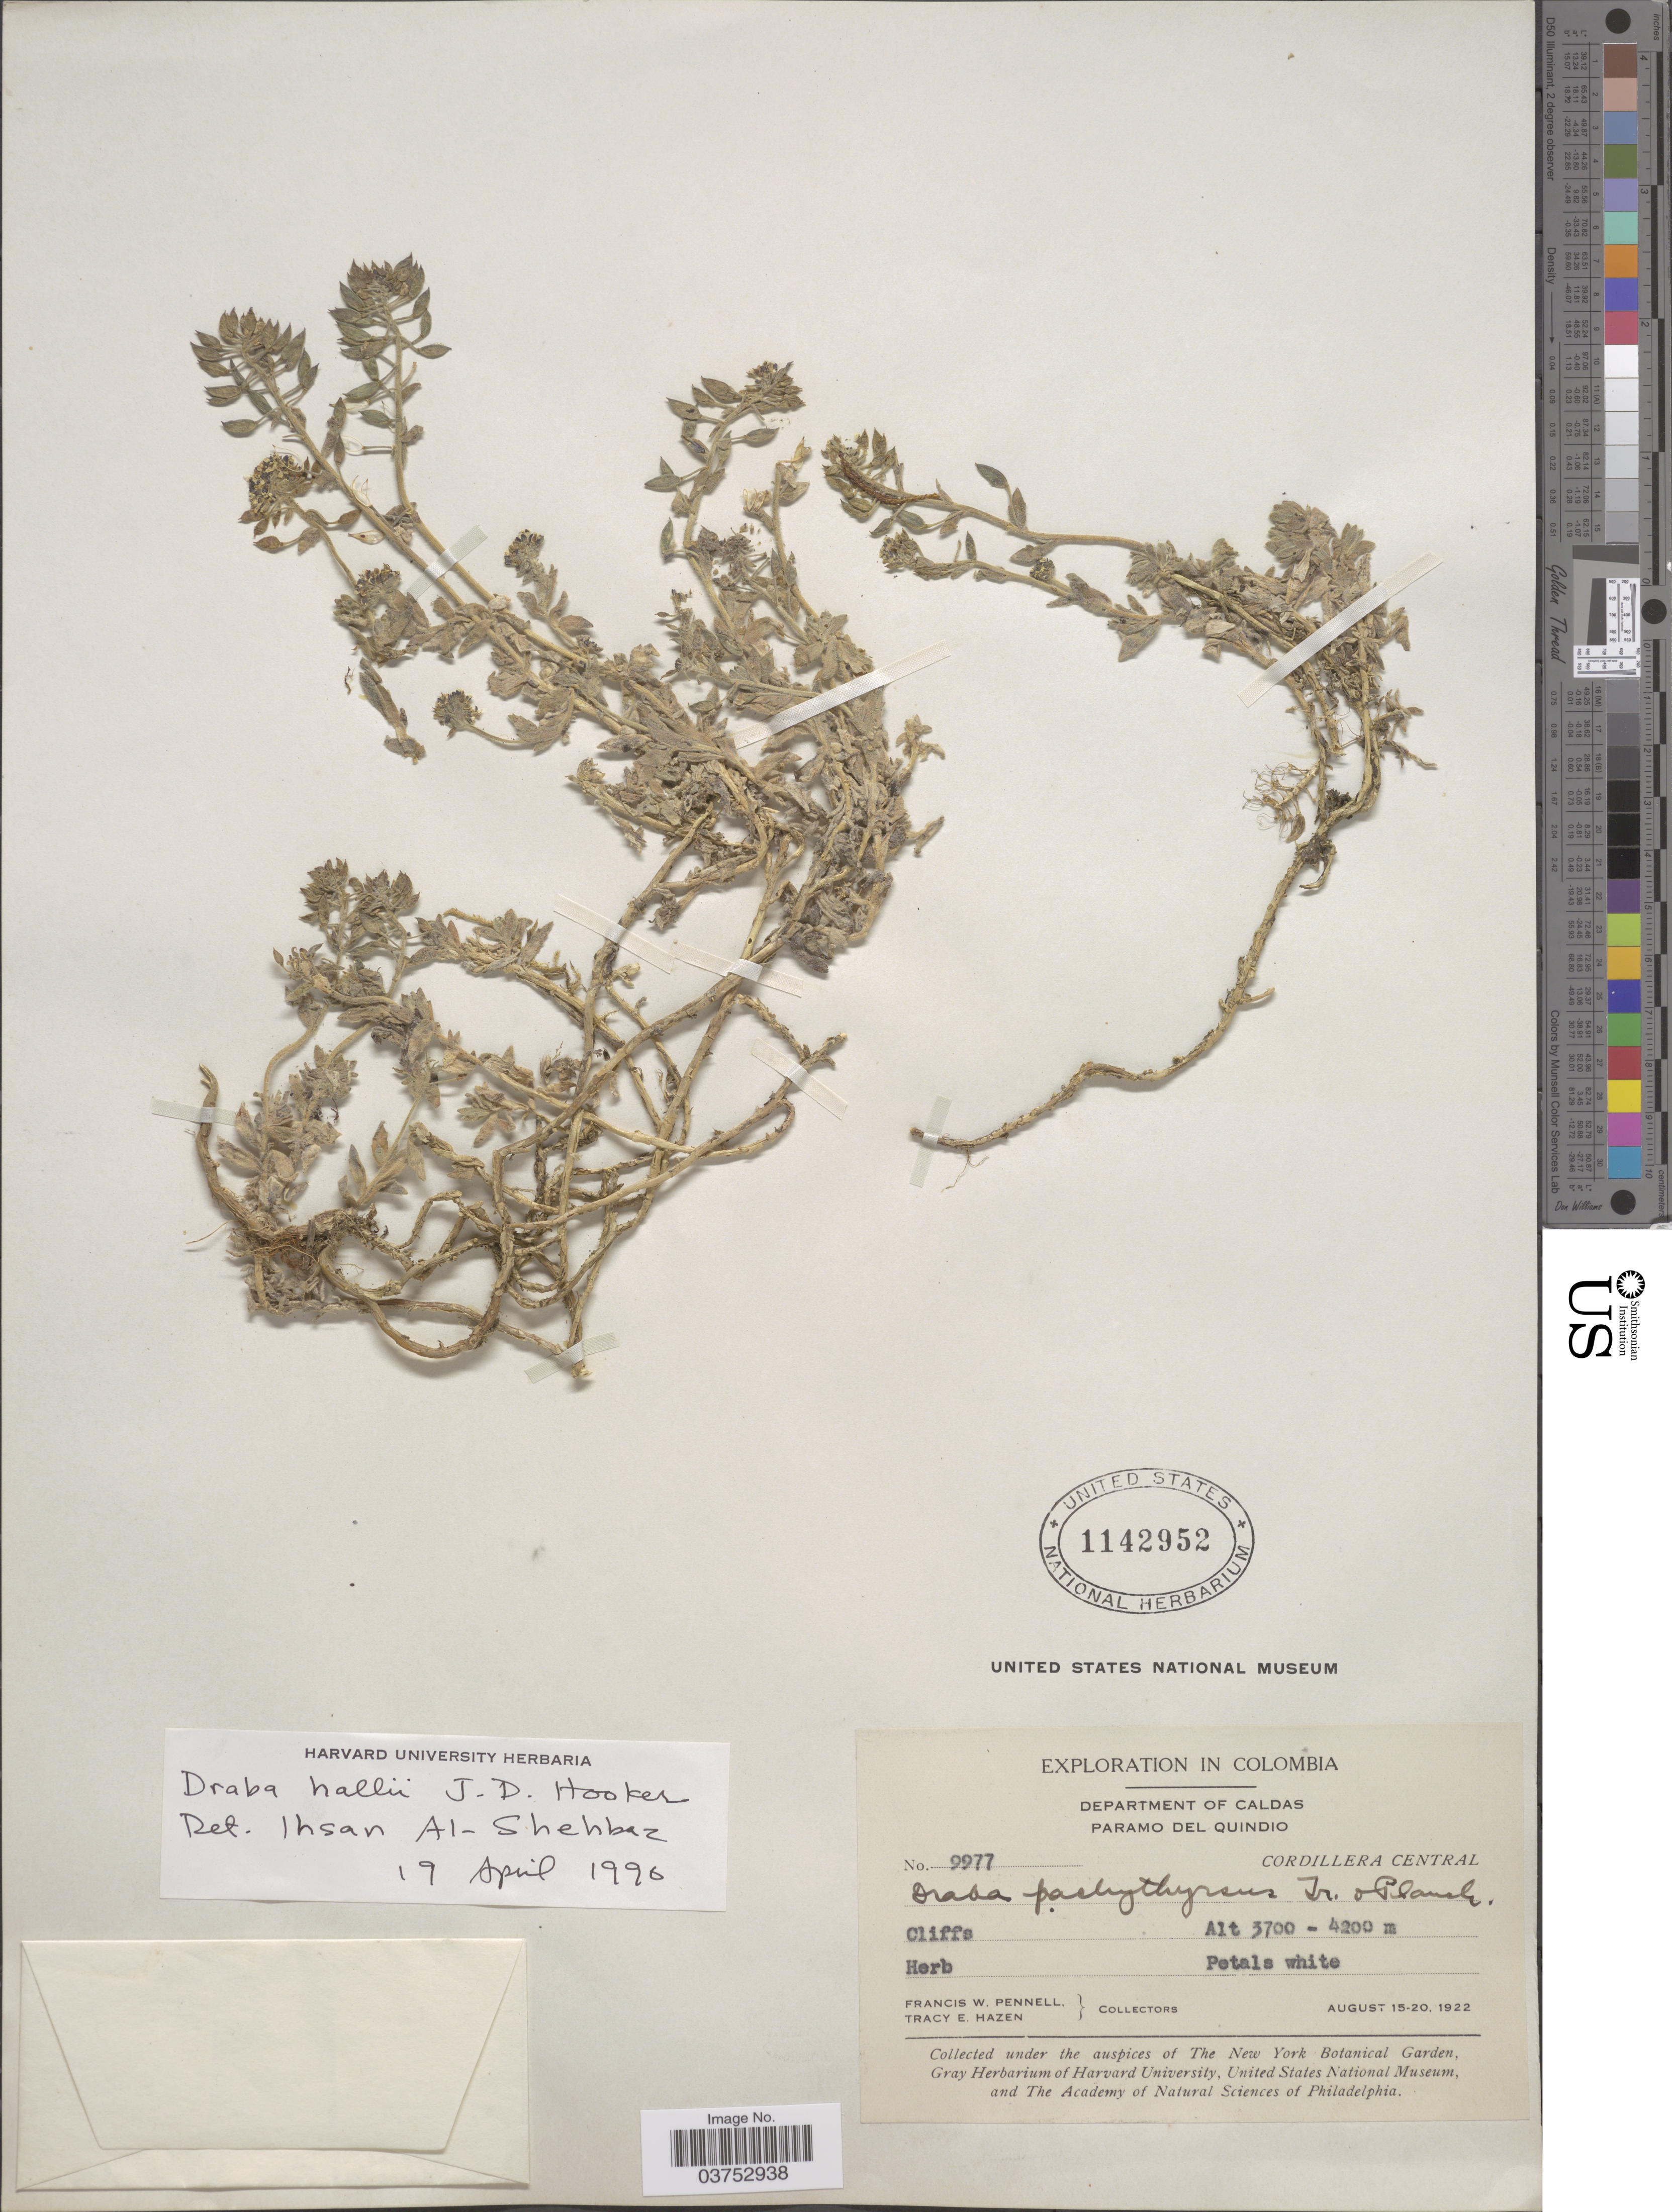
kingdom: Plantae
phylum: Tracheophyta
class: Magnoliopsida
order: Brassicales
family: Brassicaceae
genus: Draba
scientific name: Draba hallii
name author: (A. Gray) Hook. f.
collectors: F. W. Pennell & T. E. Hazen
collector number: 9977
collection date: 1922-08-15/1922-08-20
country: Colombia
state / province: Caldas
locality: Department of Caldas. Paramo del Quindio. Cordillera Central.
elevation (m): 3700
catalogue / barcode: US 1142952